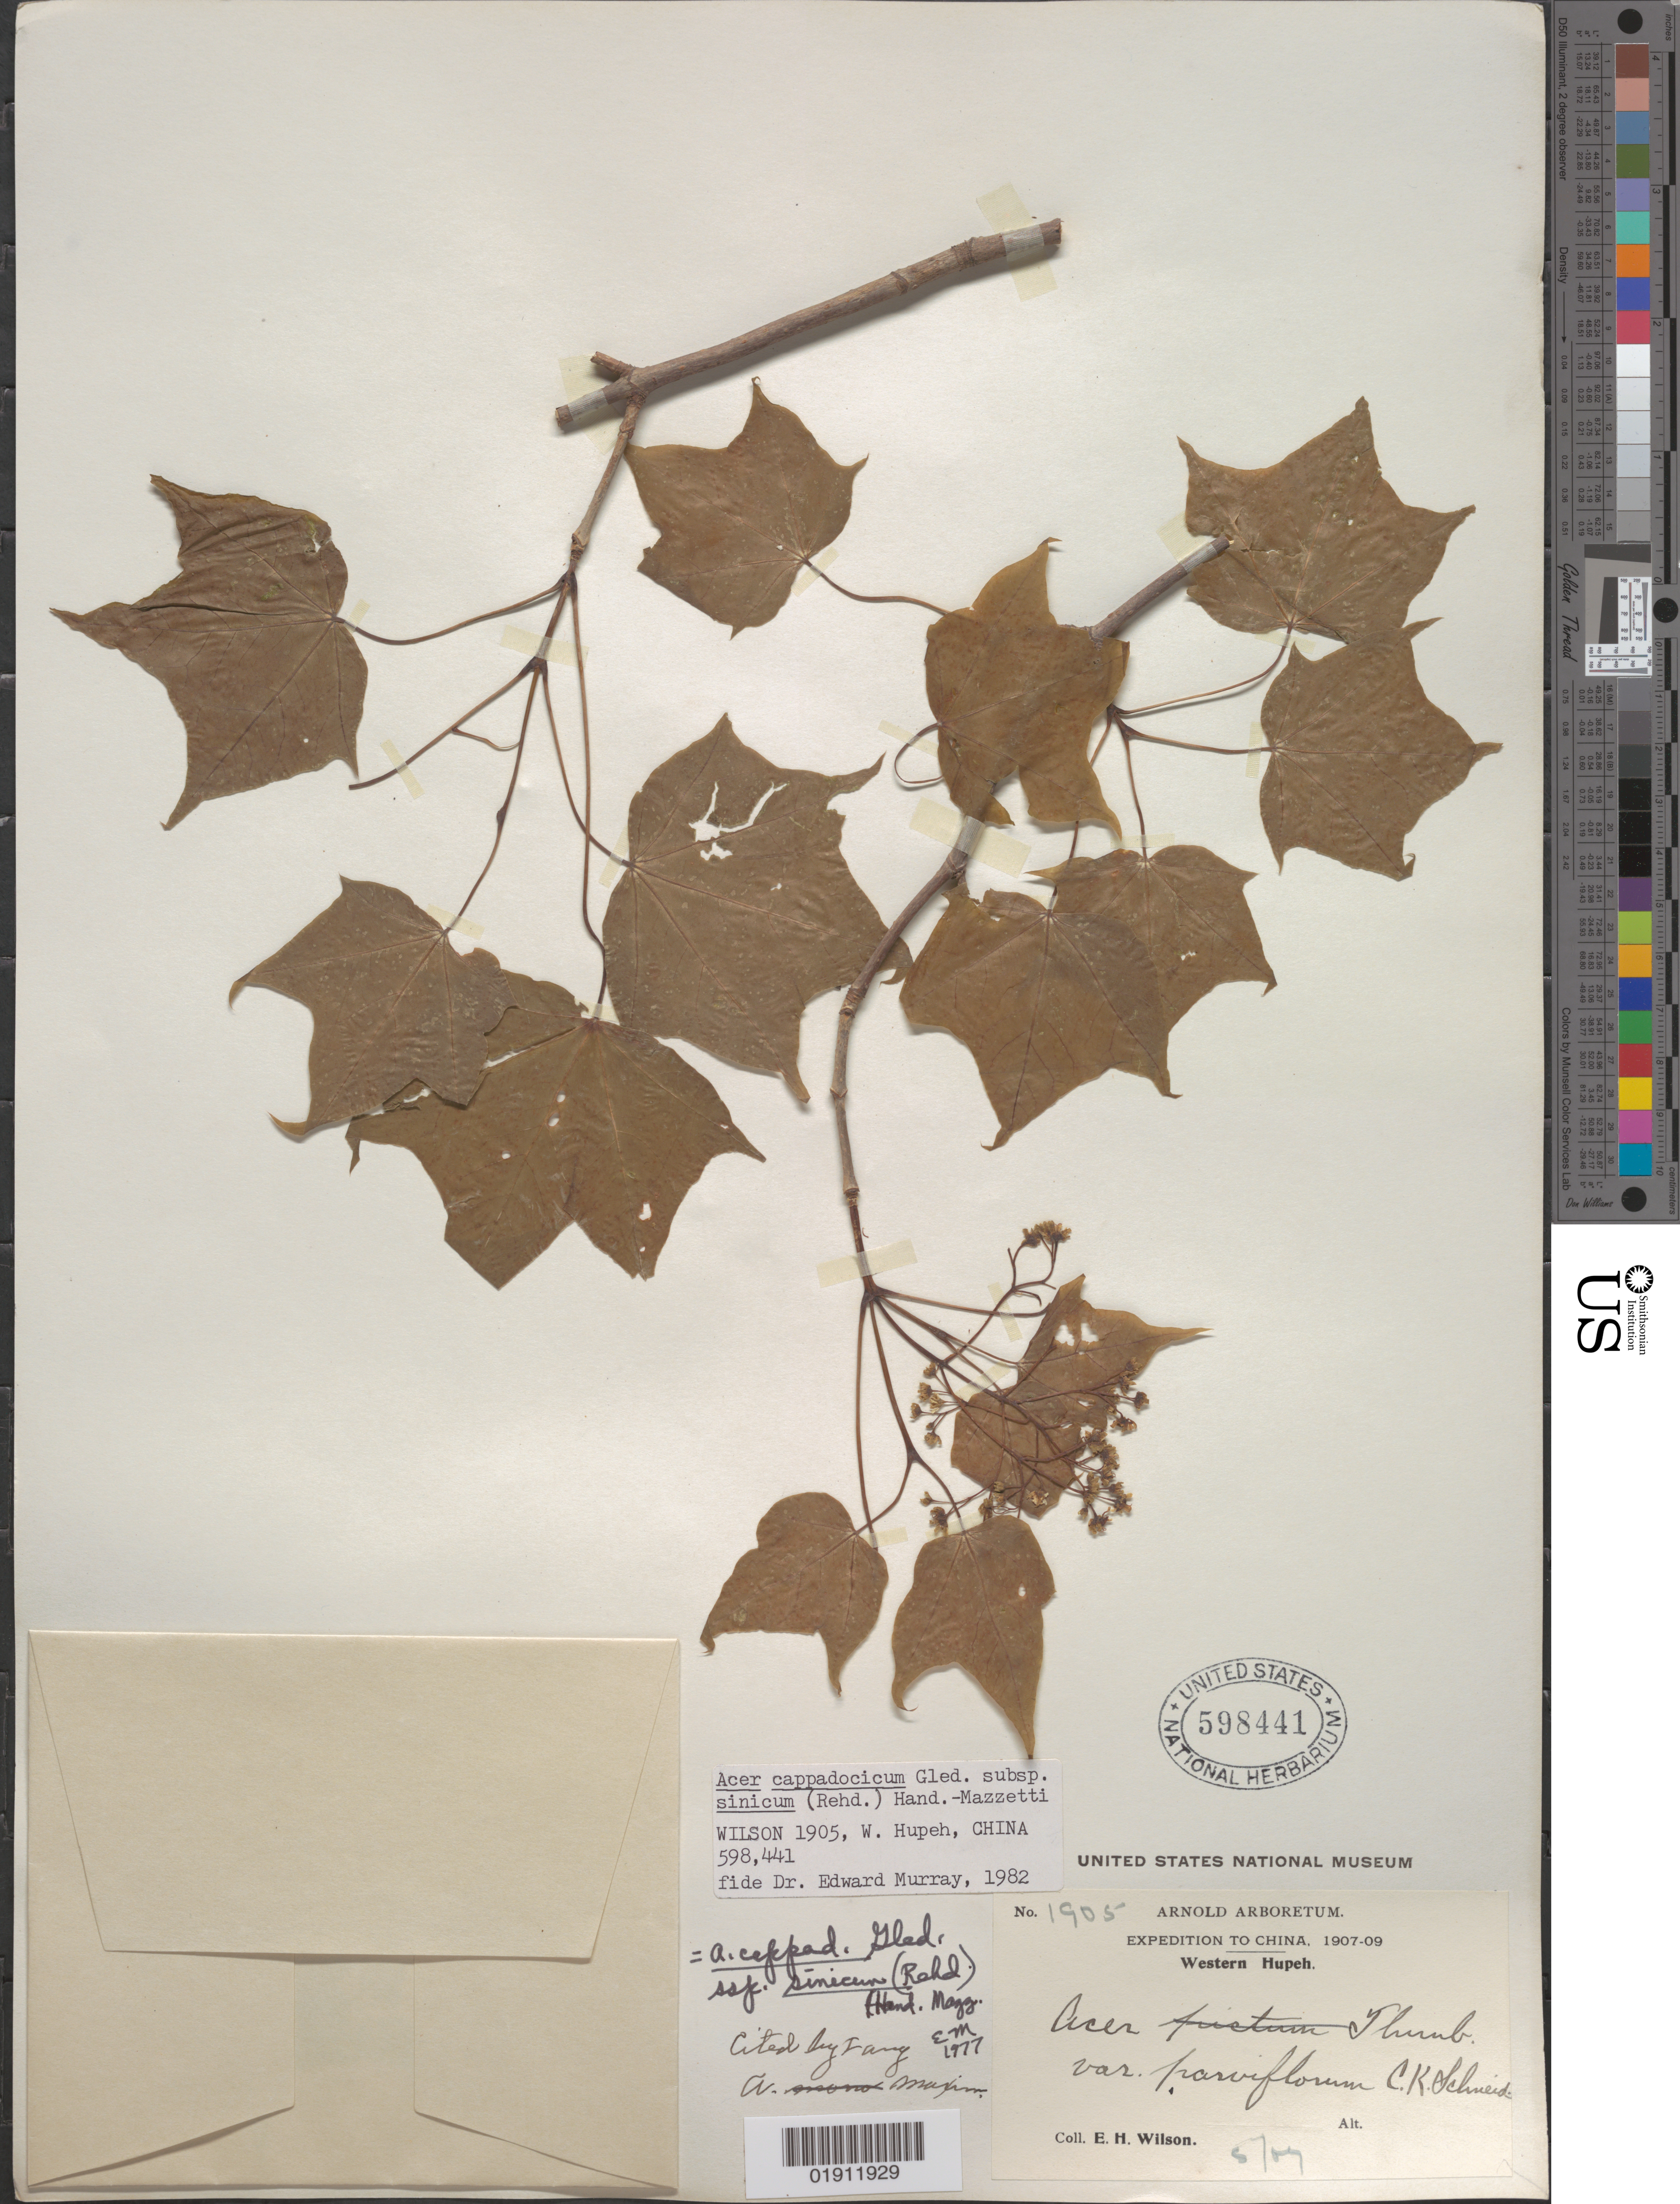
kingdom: Plantae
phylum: Tracheophyta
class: Magnoliopsida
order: Sapindales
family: Sapindaceae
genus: Acer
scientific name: Acer cappadocicum subsp. sinicum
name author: (Rehder) Hand.-Mazz.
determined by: Murray, Edward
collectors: E. H. Wilson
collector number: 1905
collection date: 1907-05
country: China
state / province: Hubei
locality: Western Hupeh [Hubei]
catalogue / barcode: US 598441